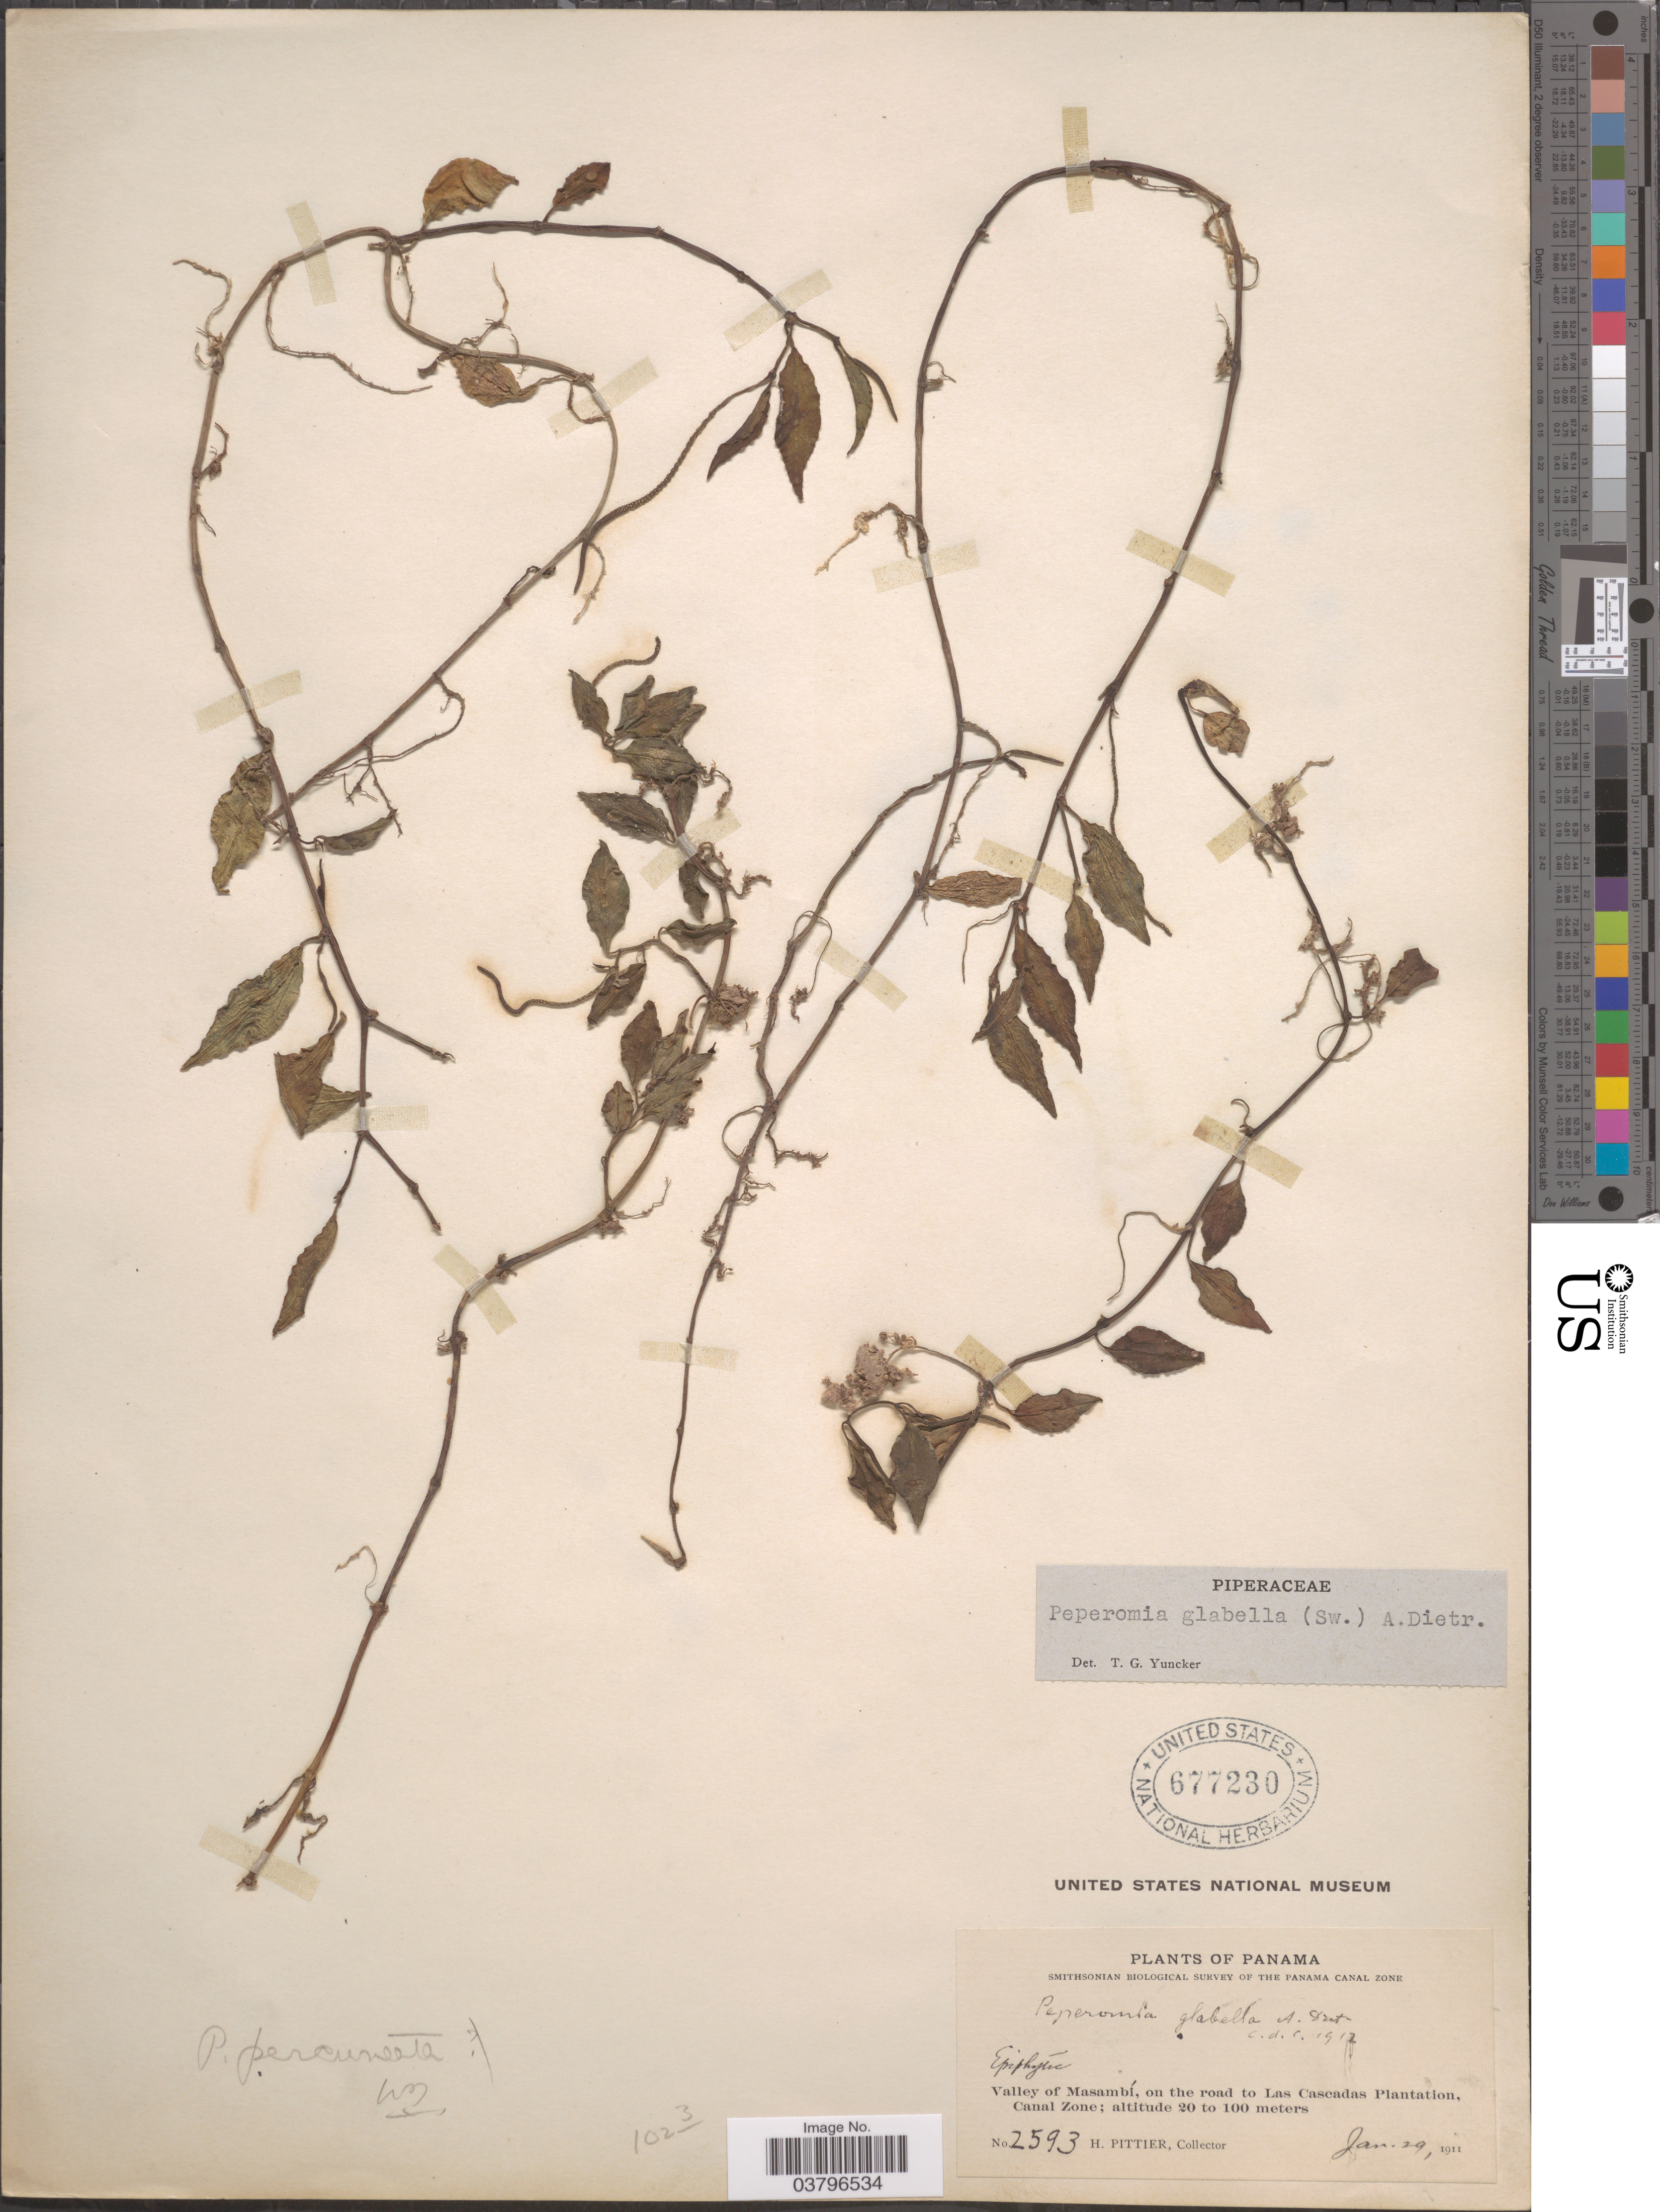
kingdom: Plantae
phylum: Tracheophyta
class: Magnoliopsida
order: Piperales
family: Piperaceae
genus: Peperomia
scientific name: Peperomia glabella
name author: (Sw.) A. Dietr.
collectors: H. F. Pittier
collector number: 2593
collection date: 1911-01-29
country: Panama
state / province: Colón / Panamá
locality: Valley of Masambí, on the road to las Cascadas Plantation, Canal Zone.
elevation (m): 20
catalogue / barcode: US 677230